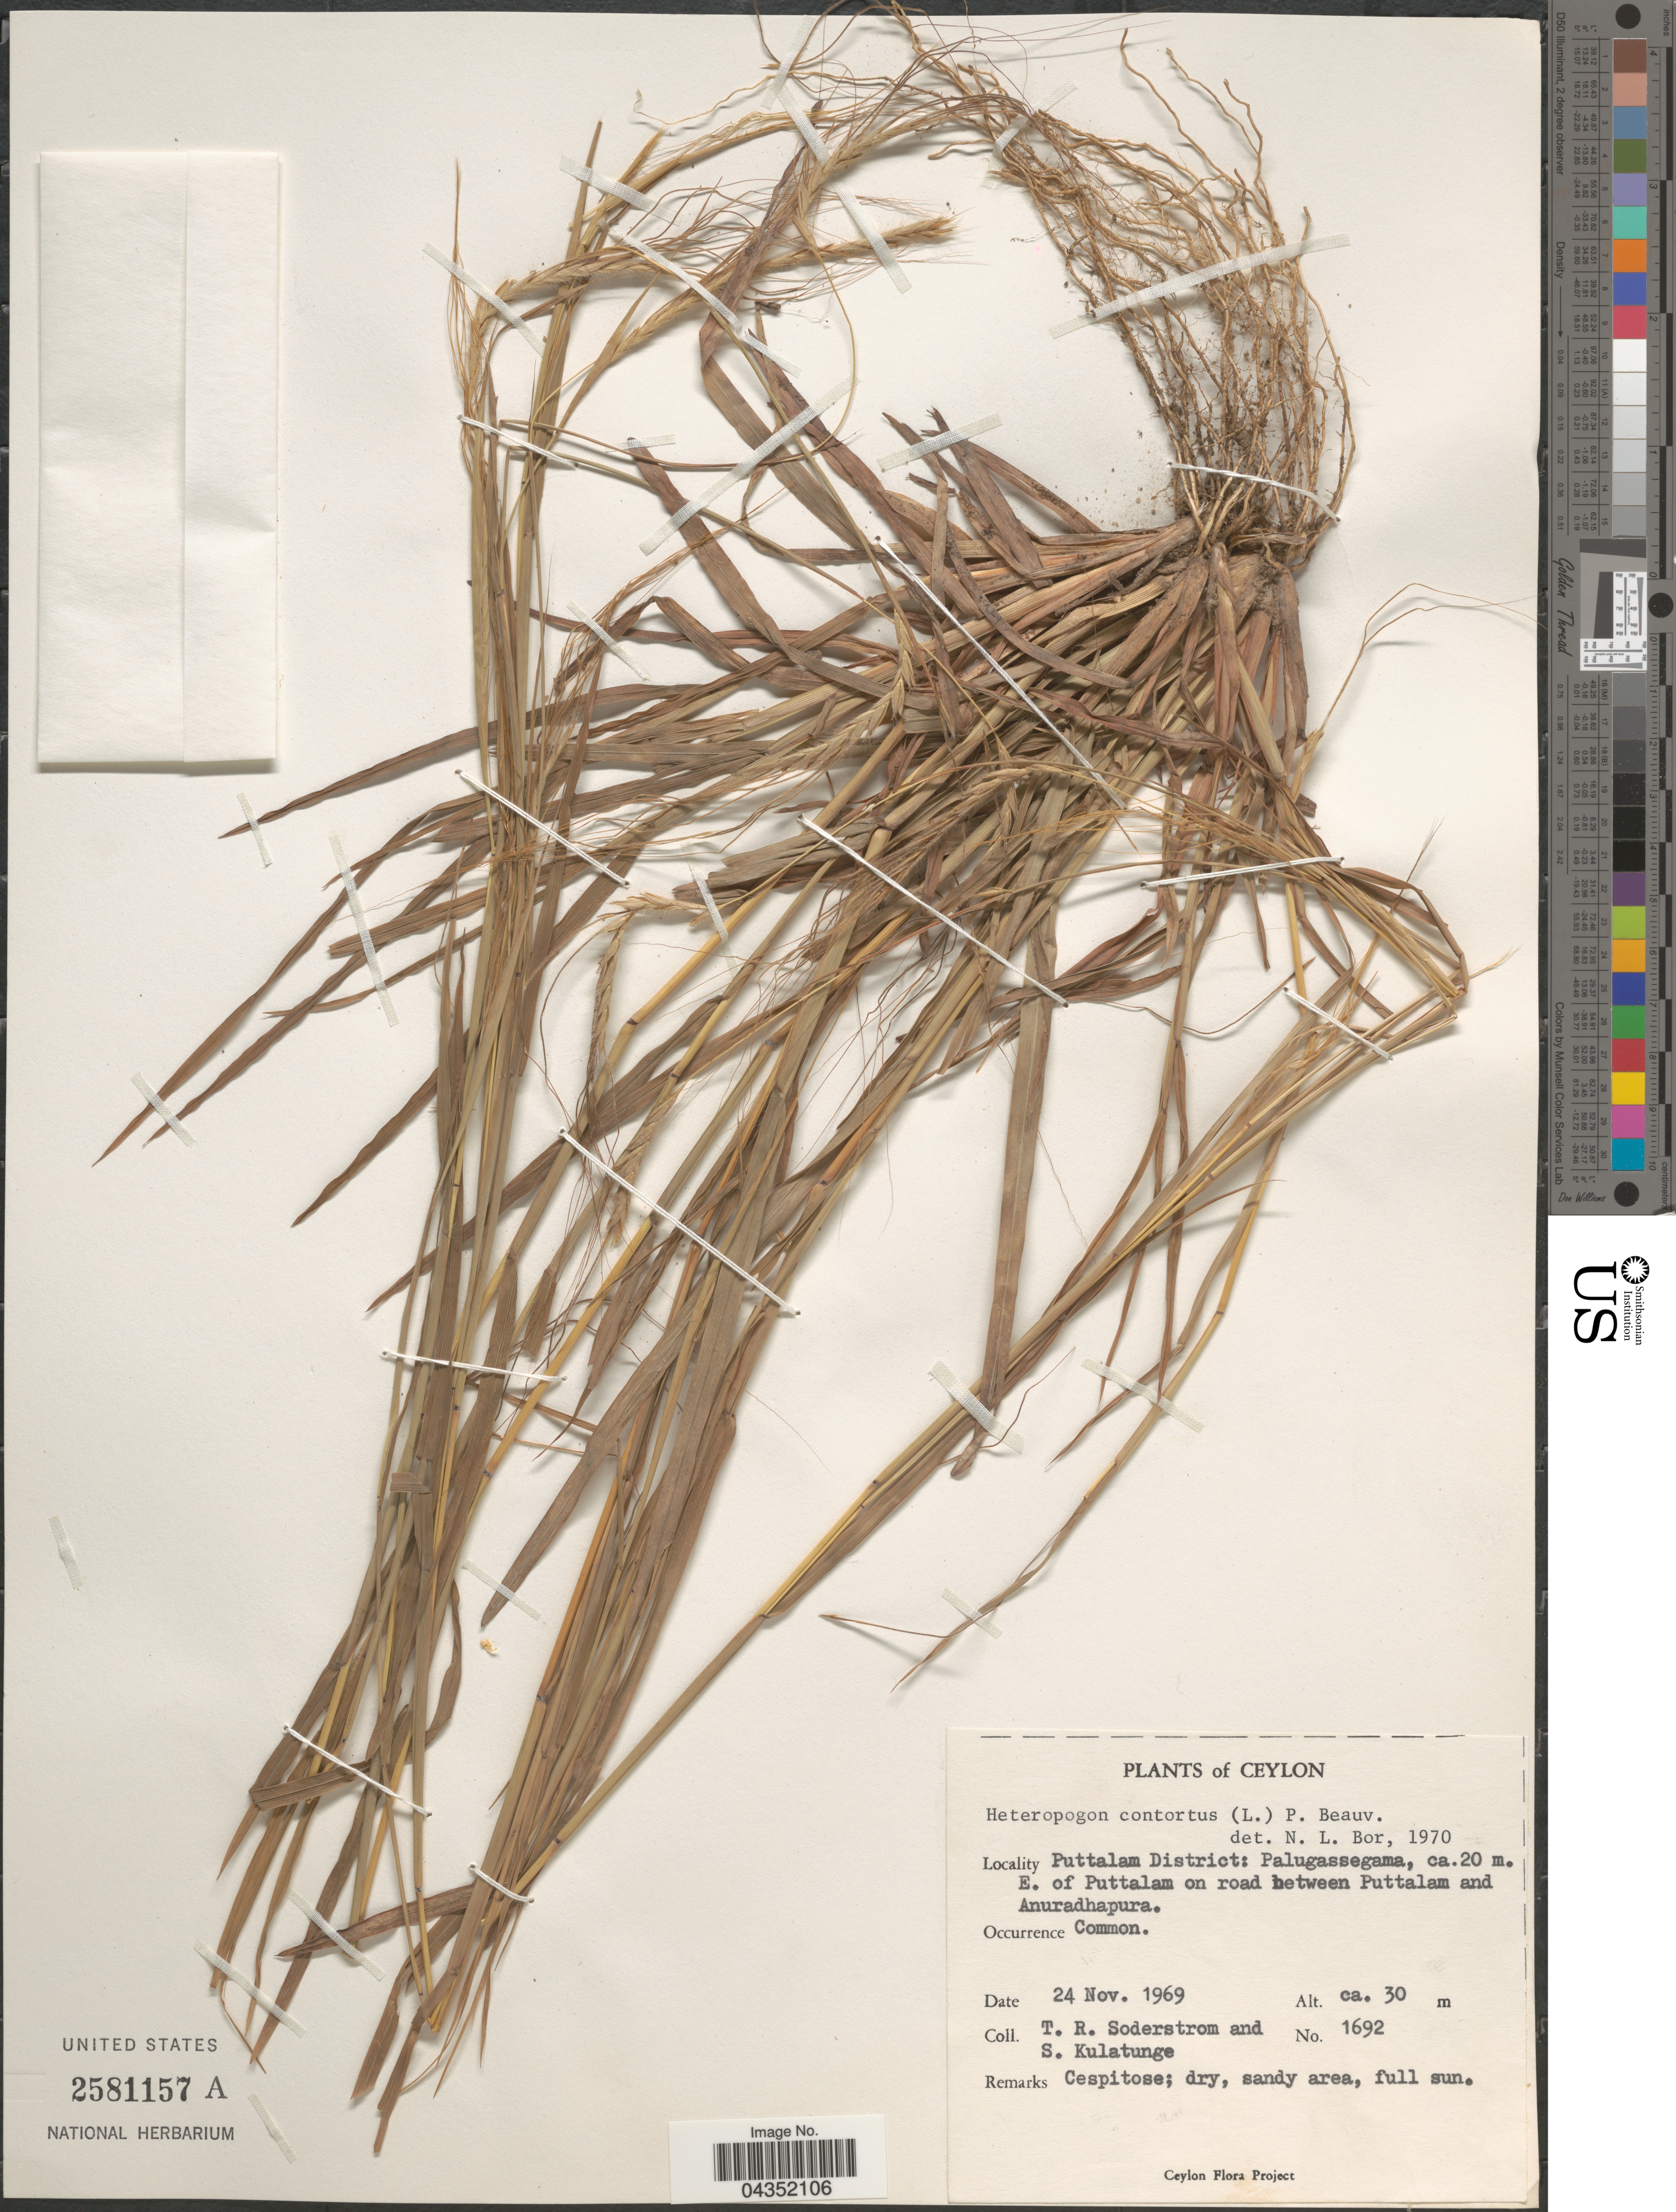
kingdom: Plantae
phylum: Tracheophyta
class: Liliopsida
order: Poales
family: Poaceae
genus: Heteropogon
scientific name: Heteropogon contortus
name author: (L.) P. Beauv. ex Roem. & Schult.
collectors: T. R. Soderstrom & S. Kulatunge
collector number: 1692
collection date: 1969-11-24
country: Sri Lanka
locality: Ceylon. Puttalam District: Palugassegama, ca.20 m. E. of Puttalam on road between Puttalam and Anuradhapura.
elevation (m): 30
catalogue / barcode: US 2581157A